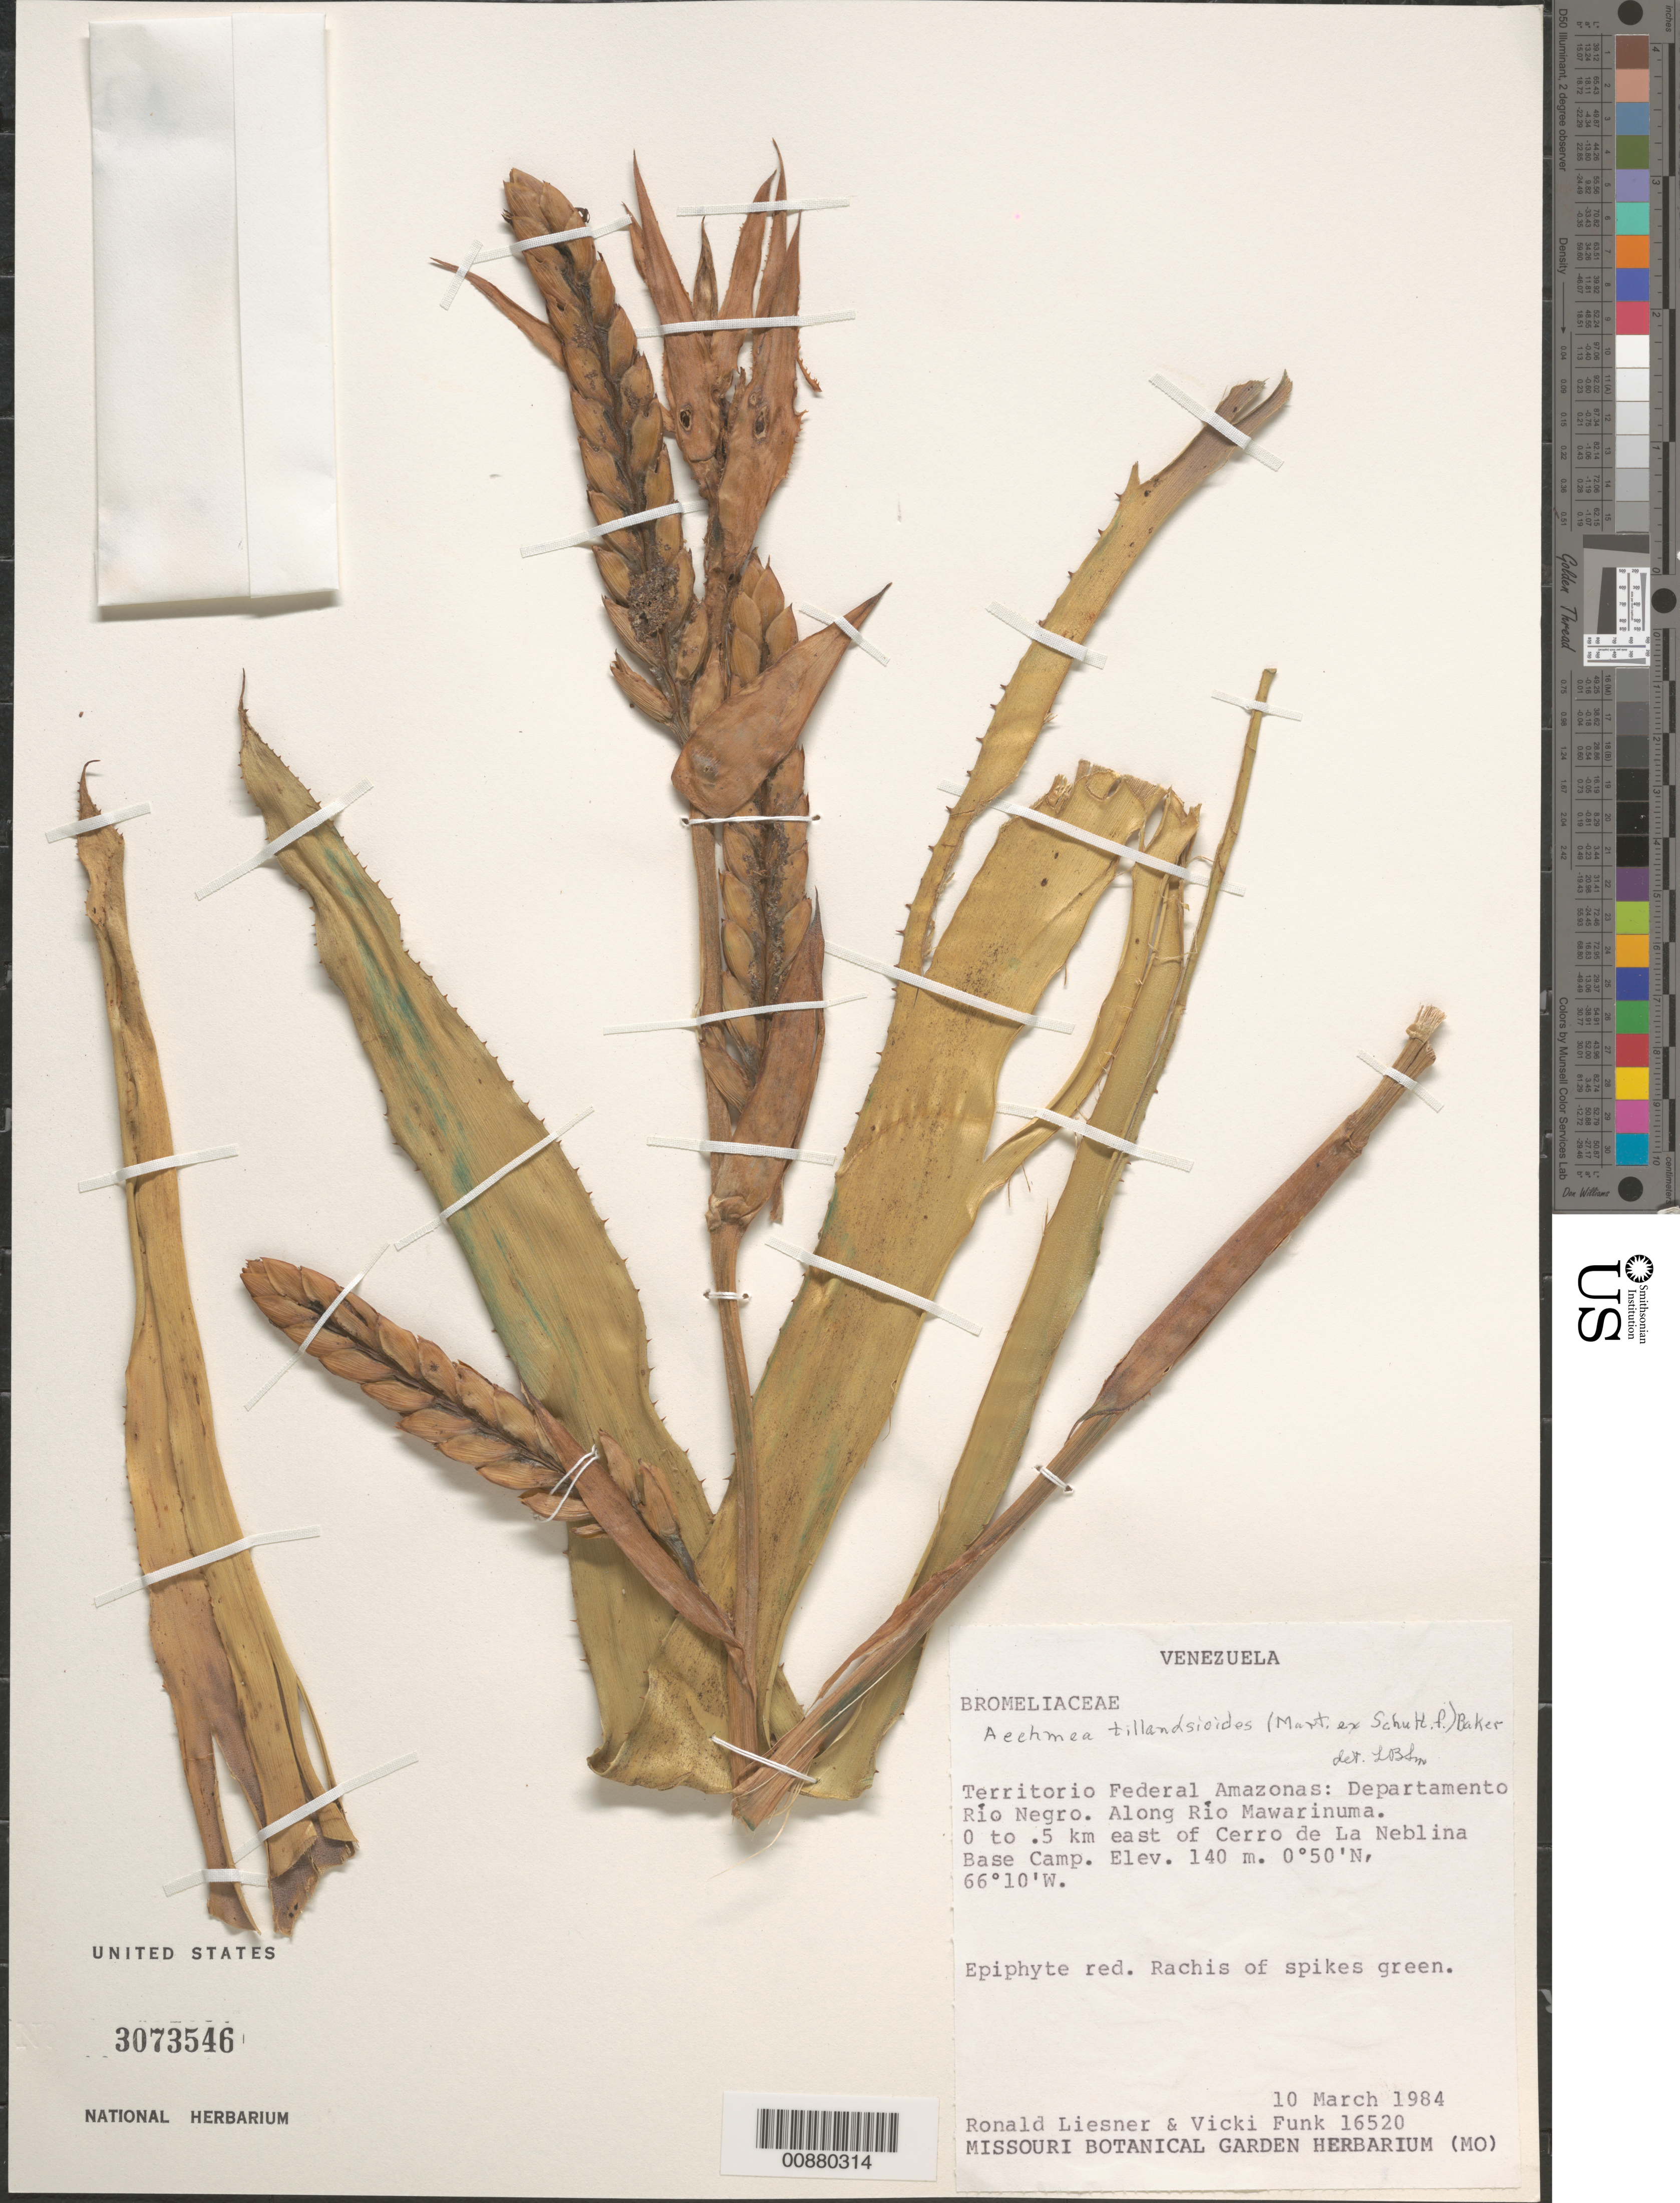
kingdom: Plantae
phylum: Tracheophyta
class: Liliopsida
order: Poales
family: Bromeliaceae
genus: Aechmea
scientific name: Aechmea tillandsioides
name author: (Mart. ex Schult. & Schult. f.) Baker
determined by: Smith, Lyman B., (US), NMNH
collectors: R. L. Liesner & V. Funk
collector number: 16520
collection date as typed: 10-Mar-84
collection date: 1984-03-10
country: Venezuela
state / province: Amazonas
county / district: Río Negro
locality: Río Mawarinuma, 0 to 0.5 km east of Cerro de La Neblina Base Camp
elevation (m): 140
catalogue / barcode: US 3073546